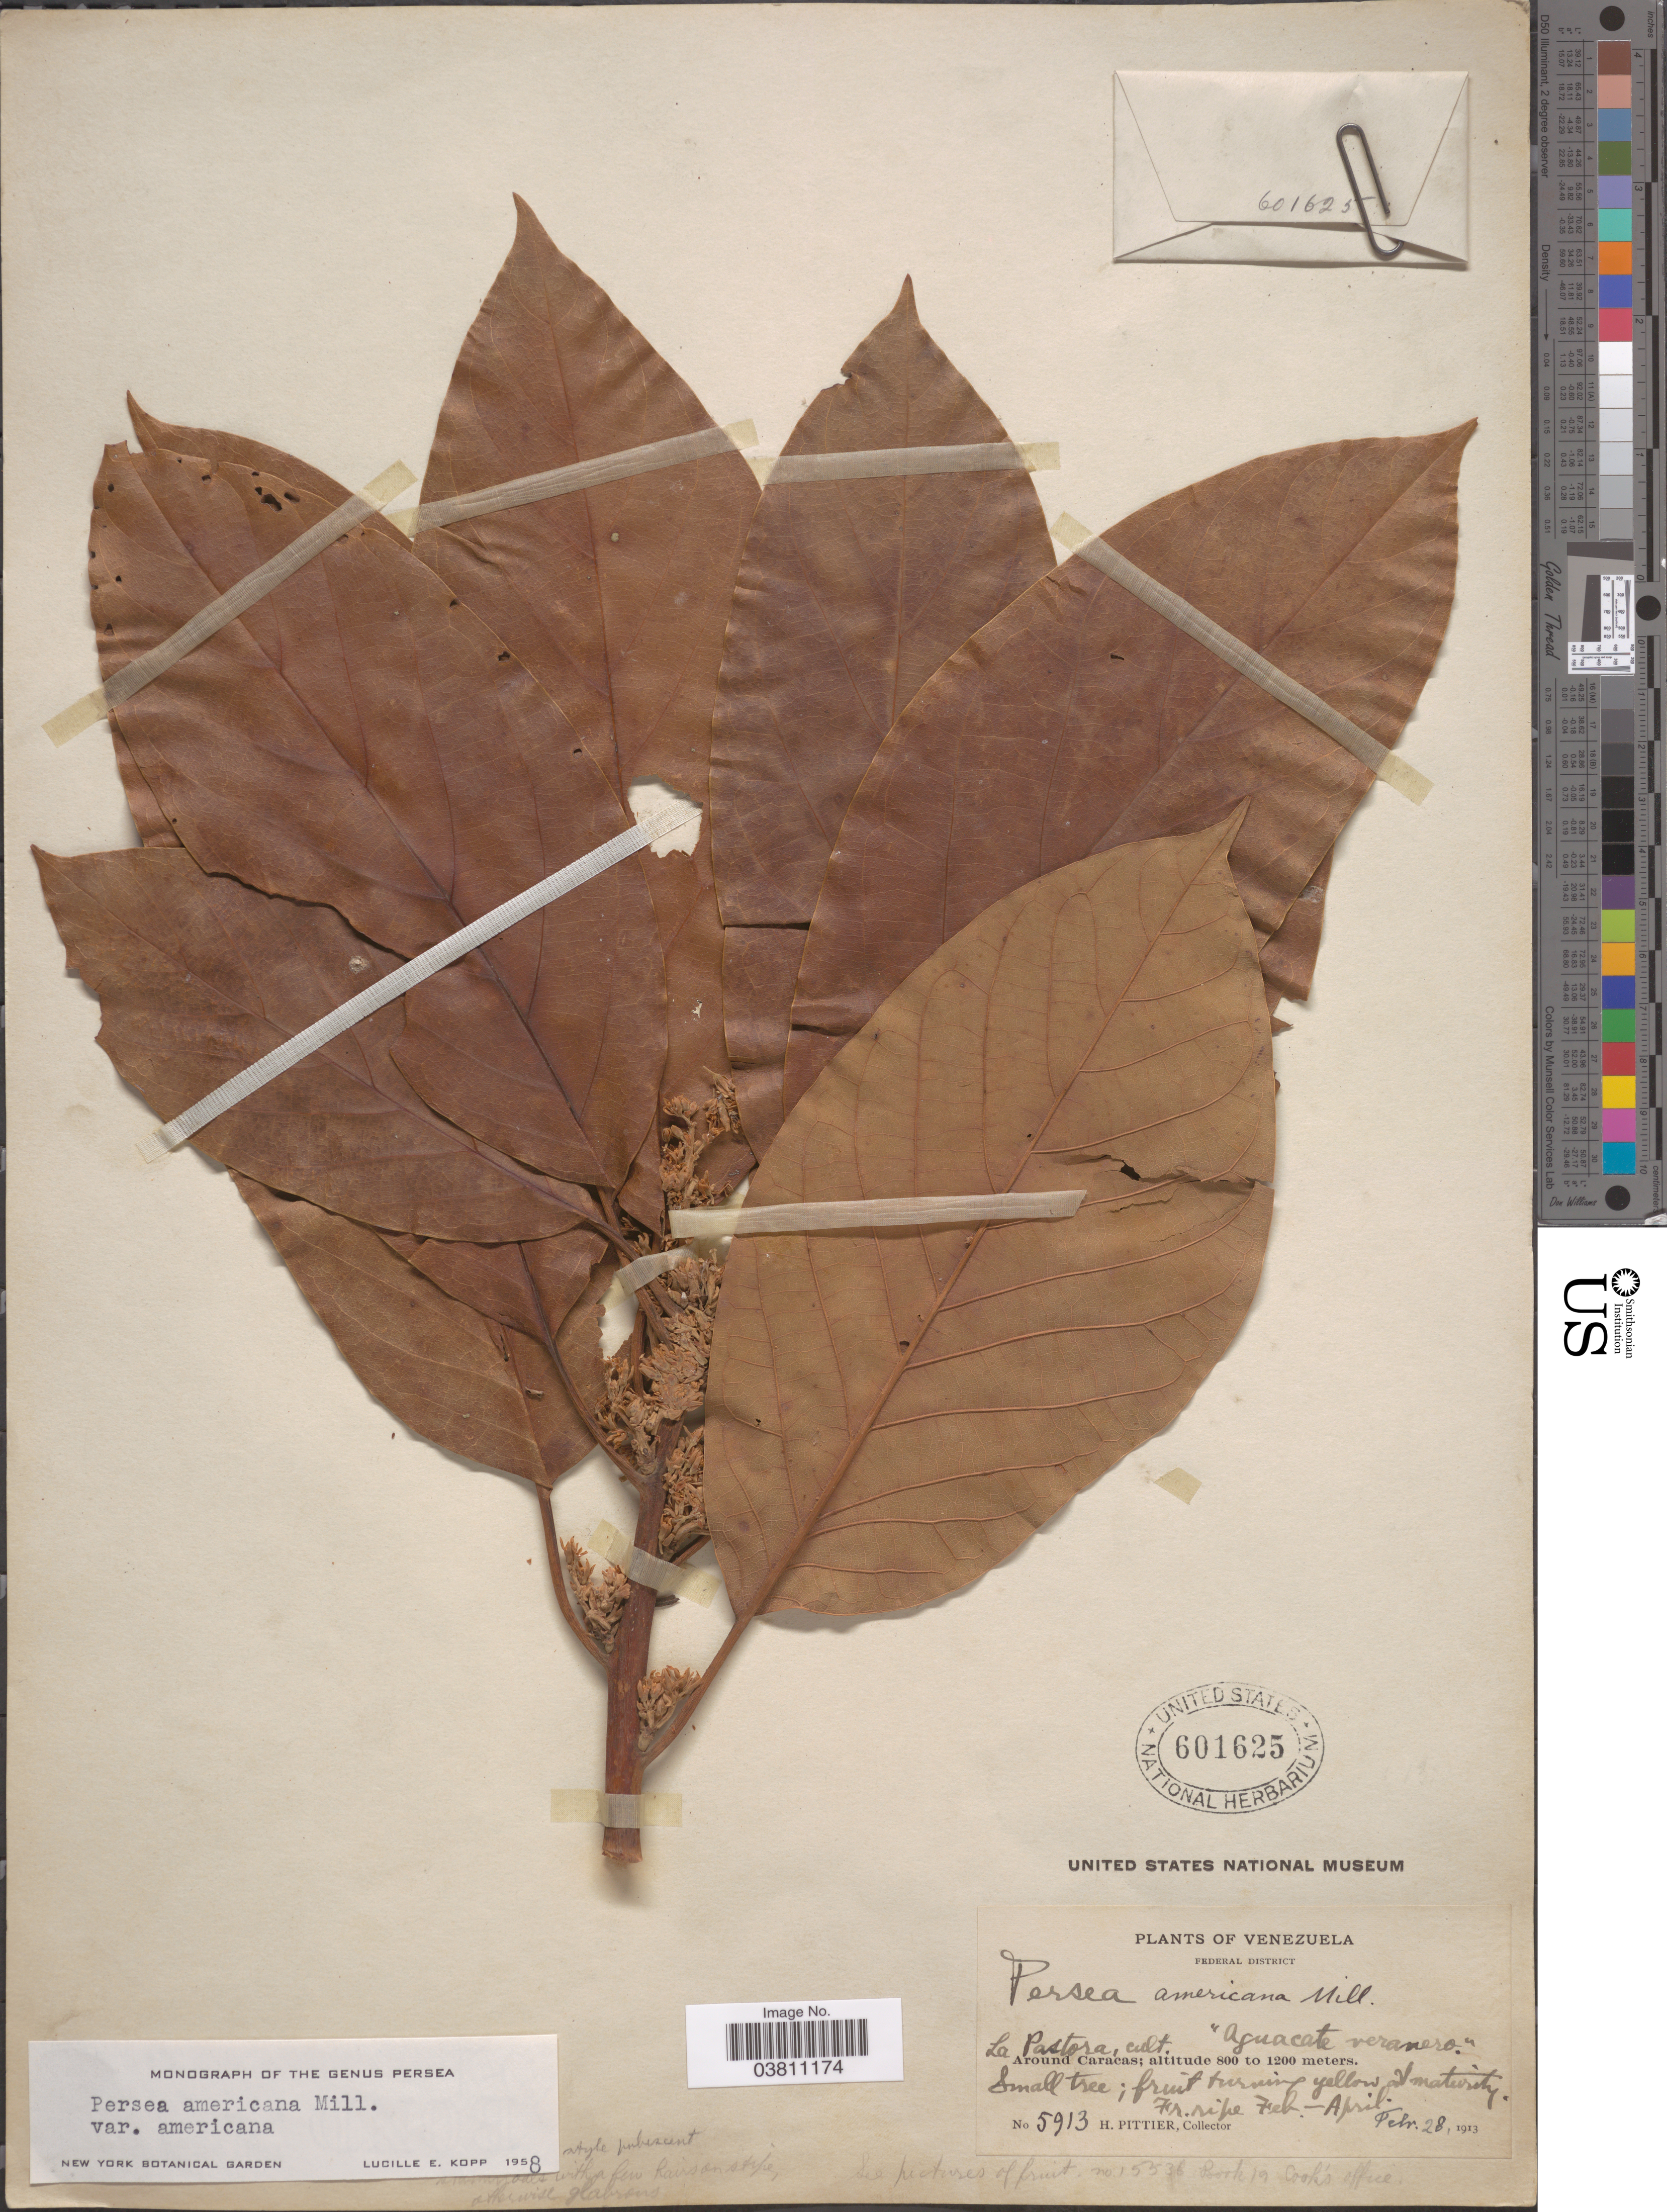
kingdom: Plantae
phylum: Tracheophyta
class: Magnoliopsida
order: Laurales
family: Lauraceae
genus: Persea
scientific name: Persea americana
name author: Mill.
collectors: H. F. Pittier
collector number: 5913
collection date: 1913-02-28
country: Venezuela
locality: Federal District. La Pastora. Around Caracas.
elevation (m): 800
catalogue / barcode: US 601625